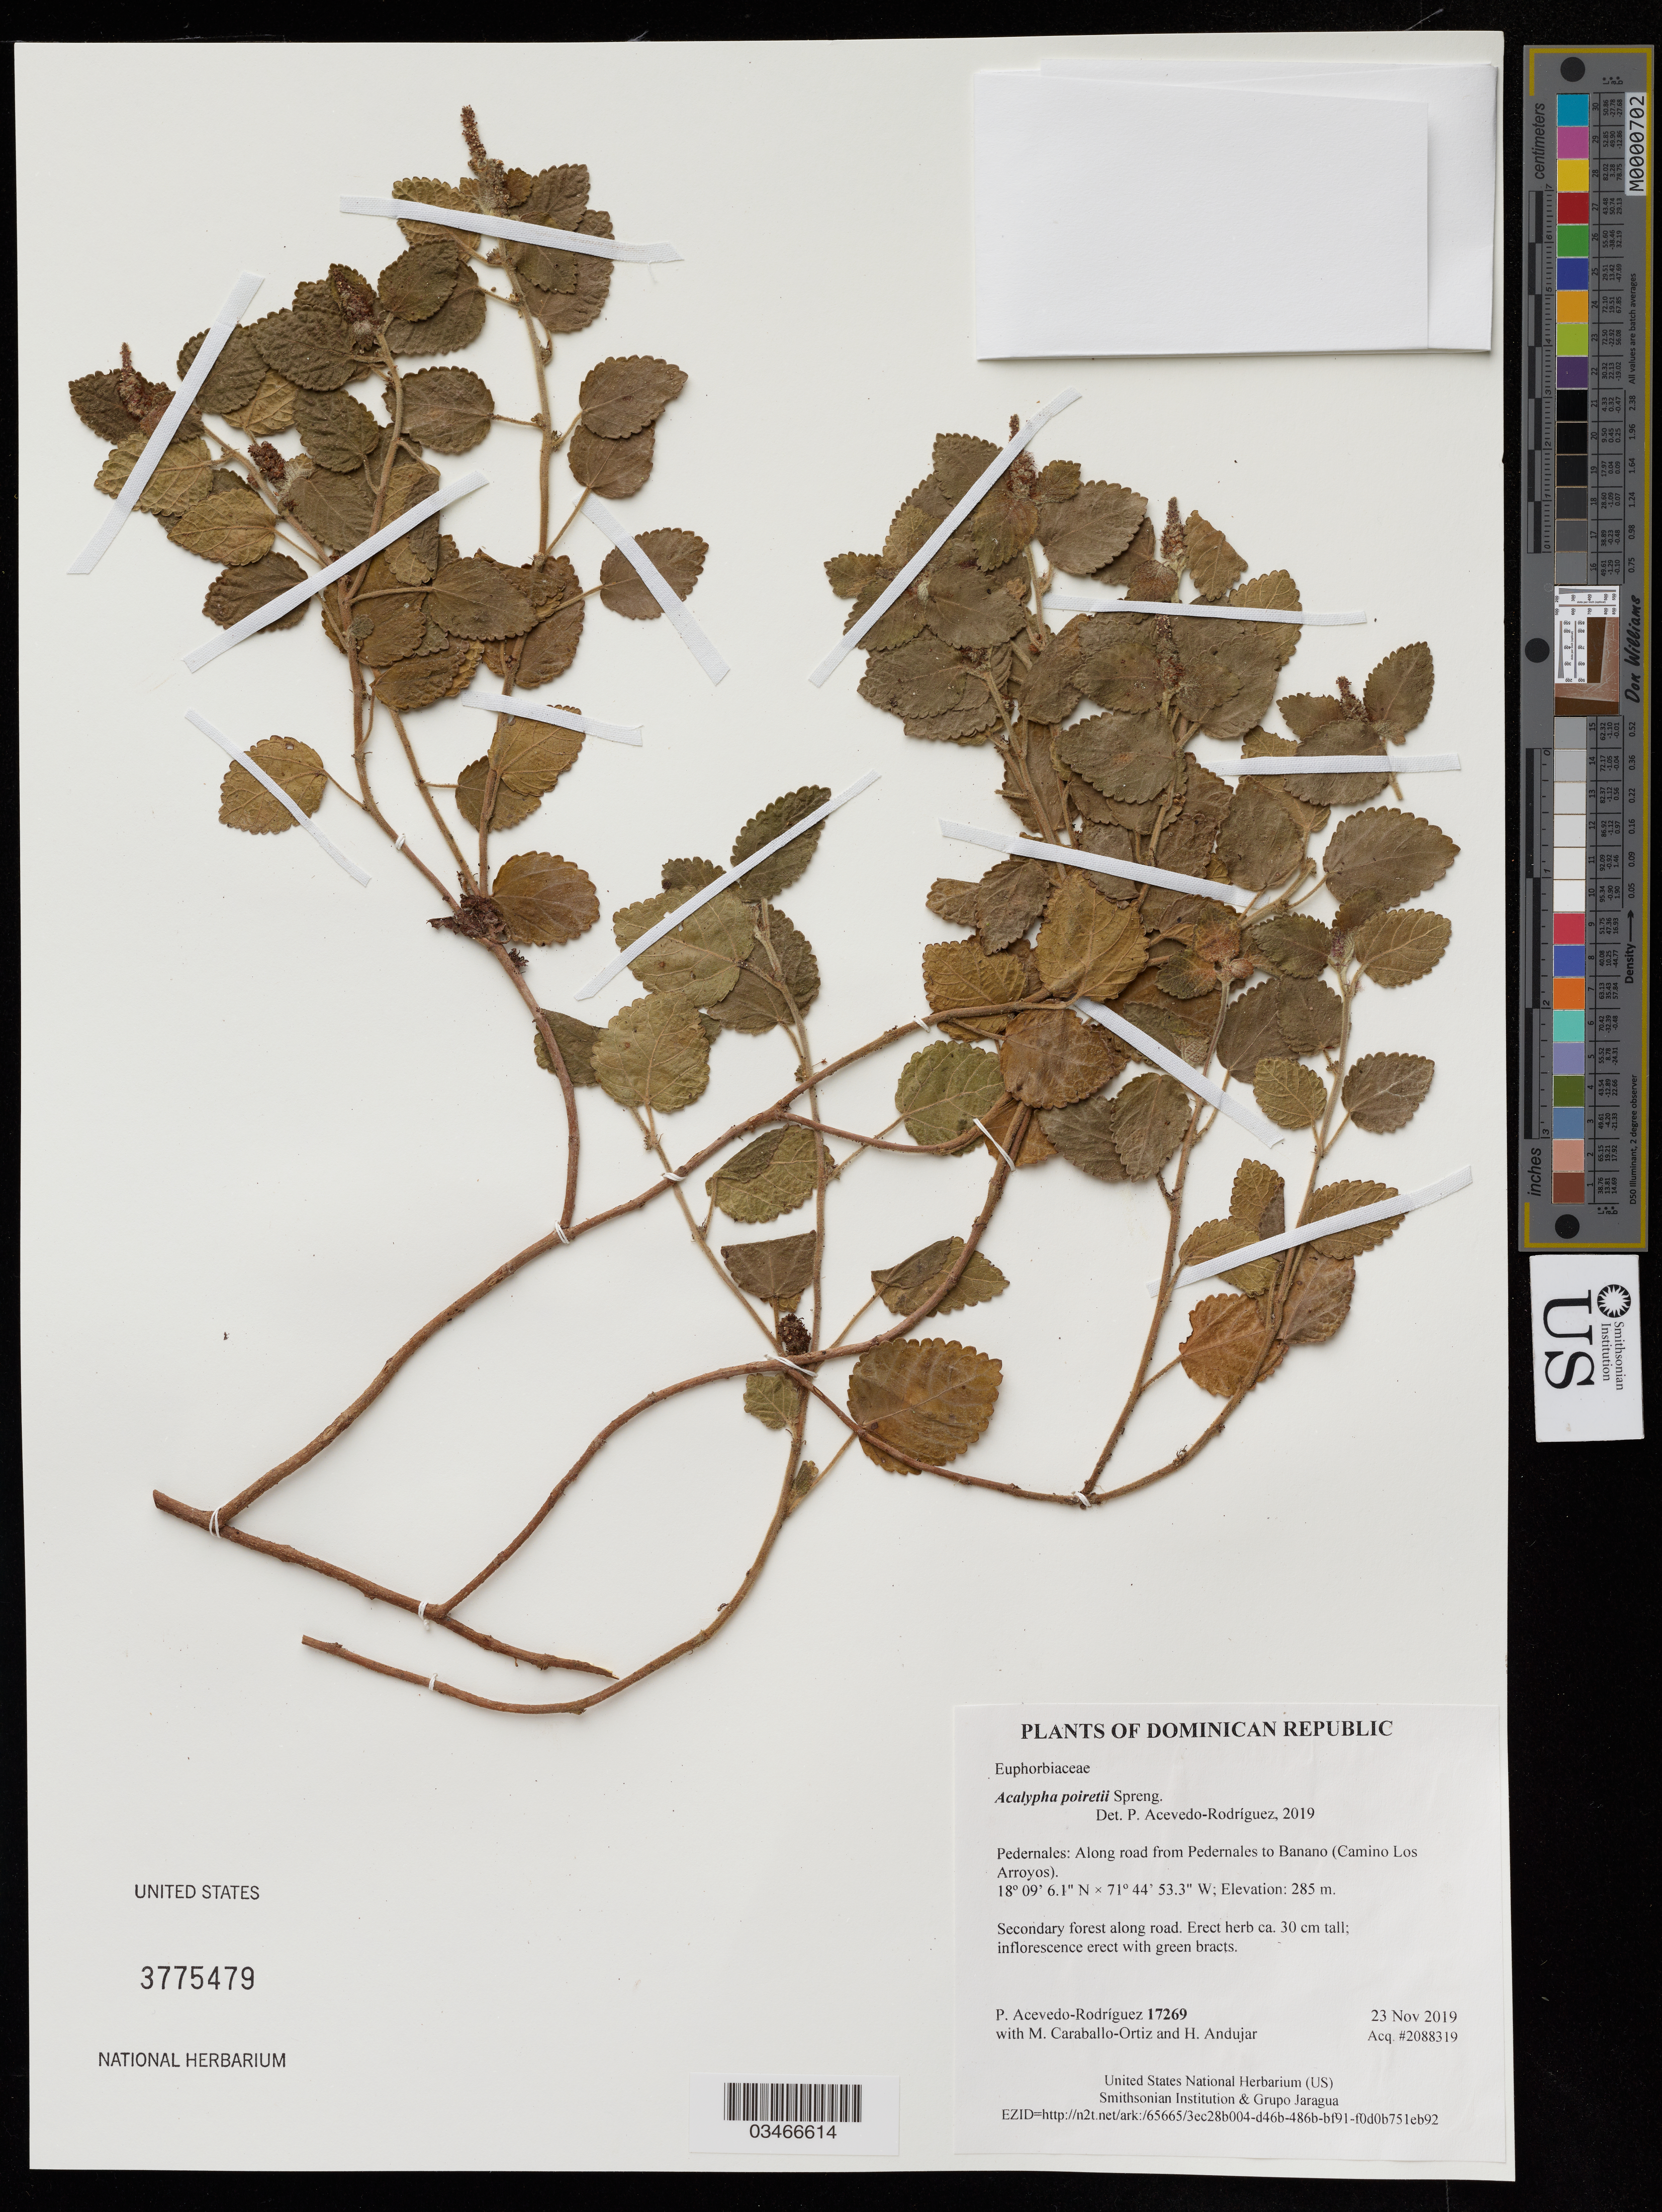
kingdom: Plantae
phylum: Tracheophyta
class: Magnoliopsida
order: Malpighiales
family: Euphorbiaceae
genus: Acalypha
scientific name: Acalypha poiretii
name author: Spreng.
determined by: Acevedo-Rodriguez, P., (US), Smithsonian Institution - National Museum of Natural History (UNITED STATES)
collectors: P. Acevedo-Rodriguez, M. Caraballo-Ortiz & H. Andujar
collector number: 17269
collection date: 2019-11-23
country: Dominican Republic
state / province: Pedernales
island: Hispaniola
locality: Along road from Pedernales to Banano (Camino Los Arroyos), disturbed roadside vegetation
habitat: Secondary forest along road.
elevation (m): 285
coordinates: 18.15170 N, 71.74813 W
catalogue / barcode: US 3775479